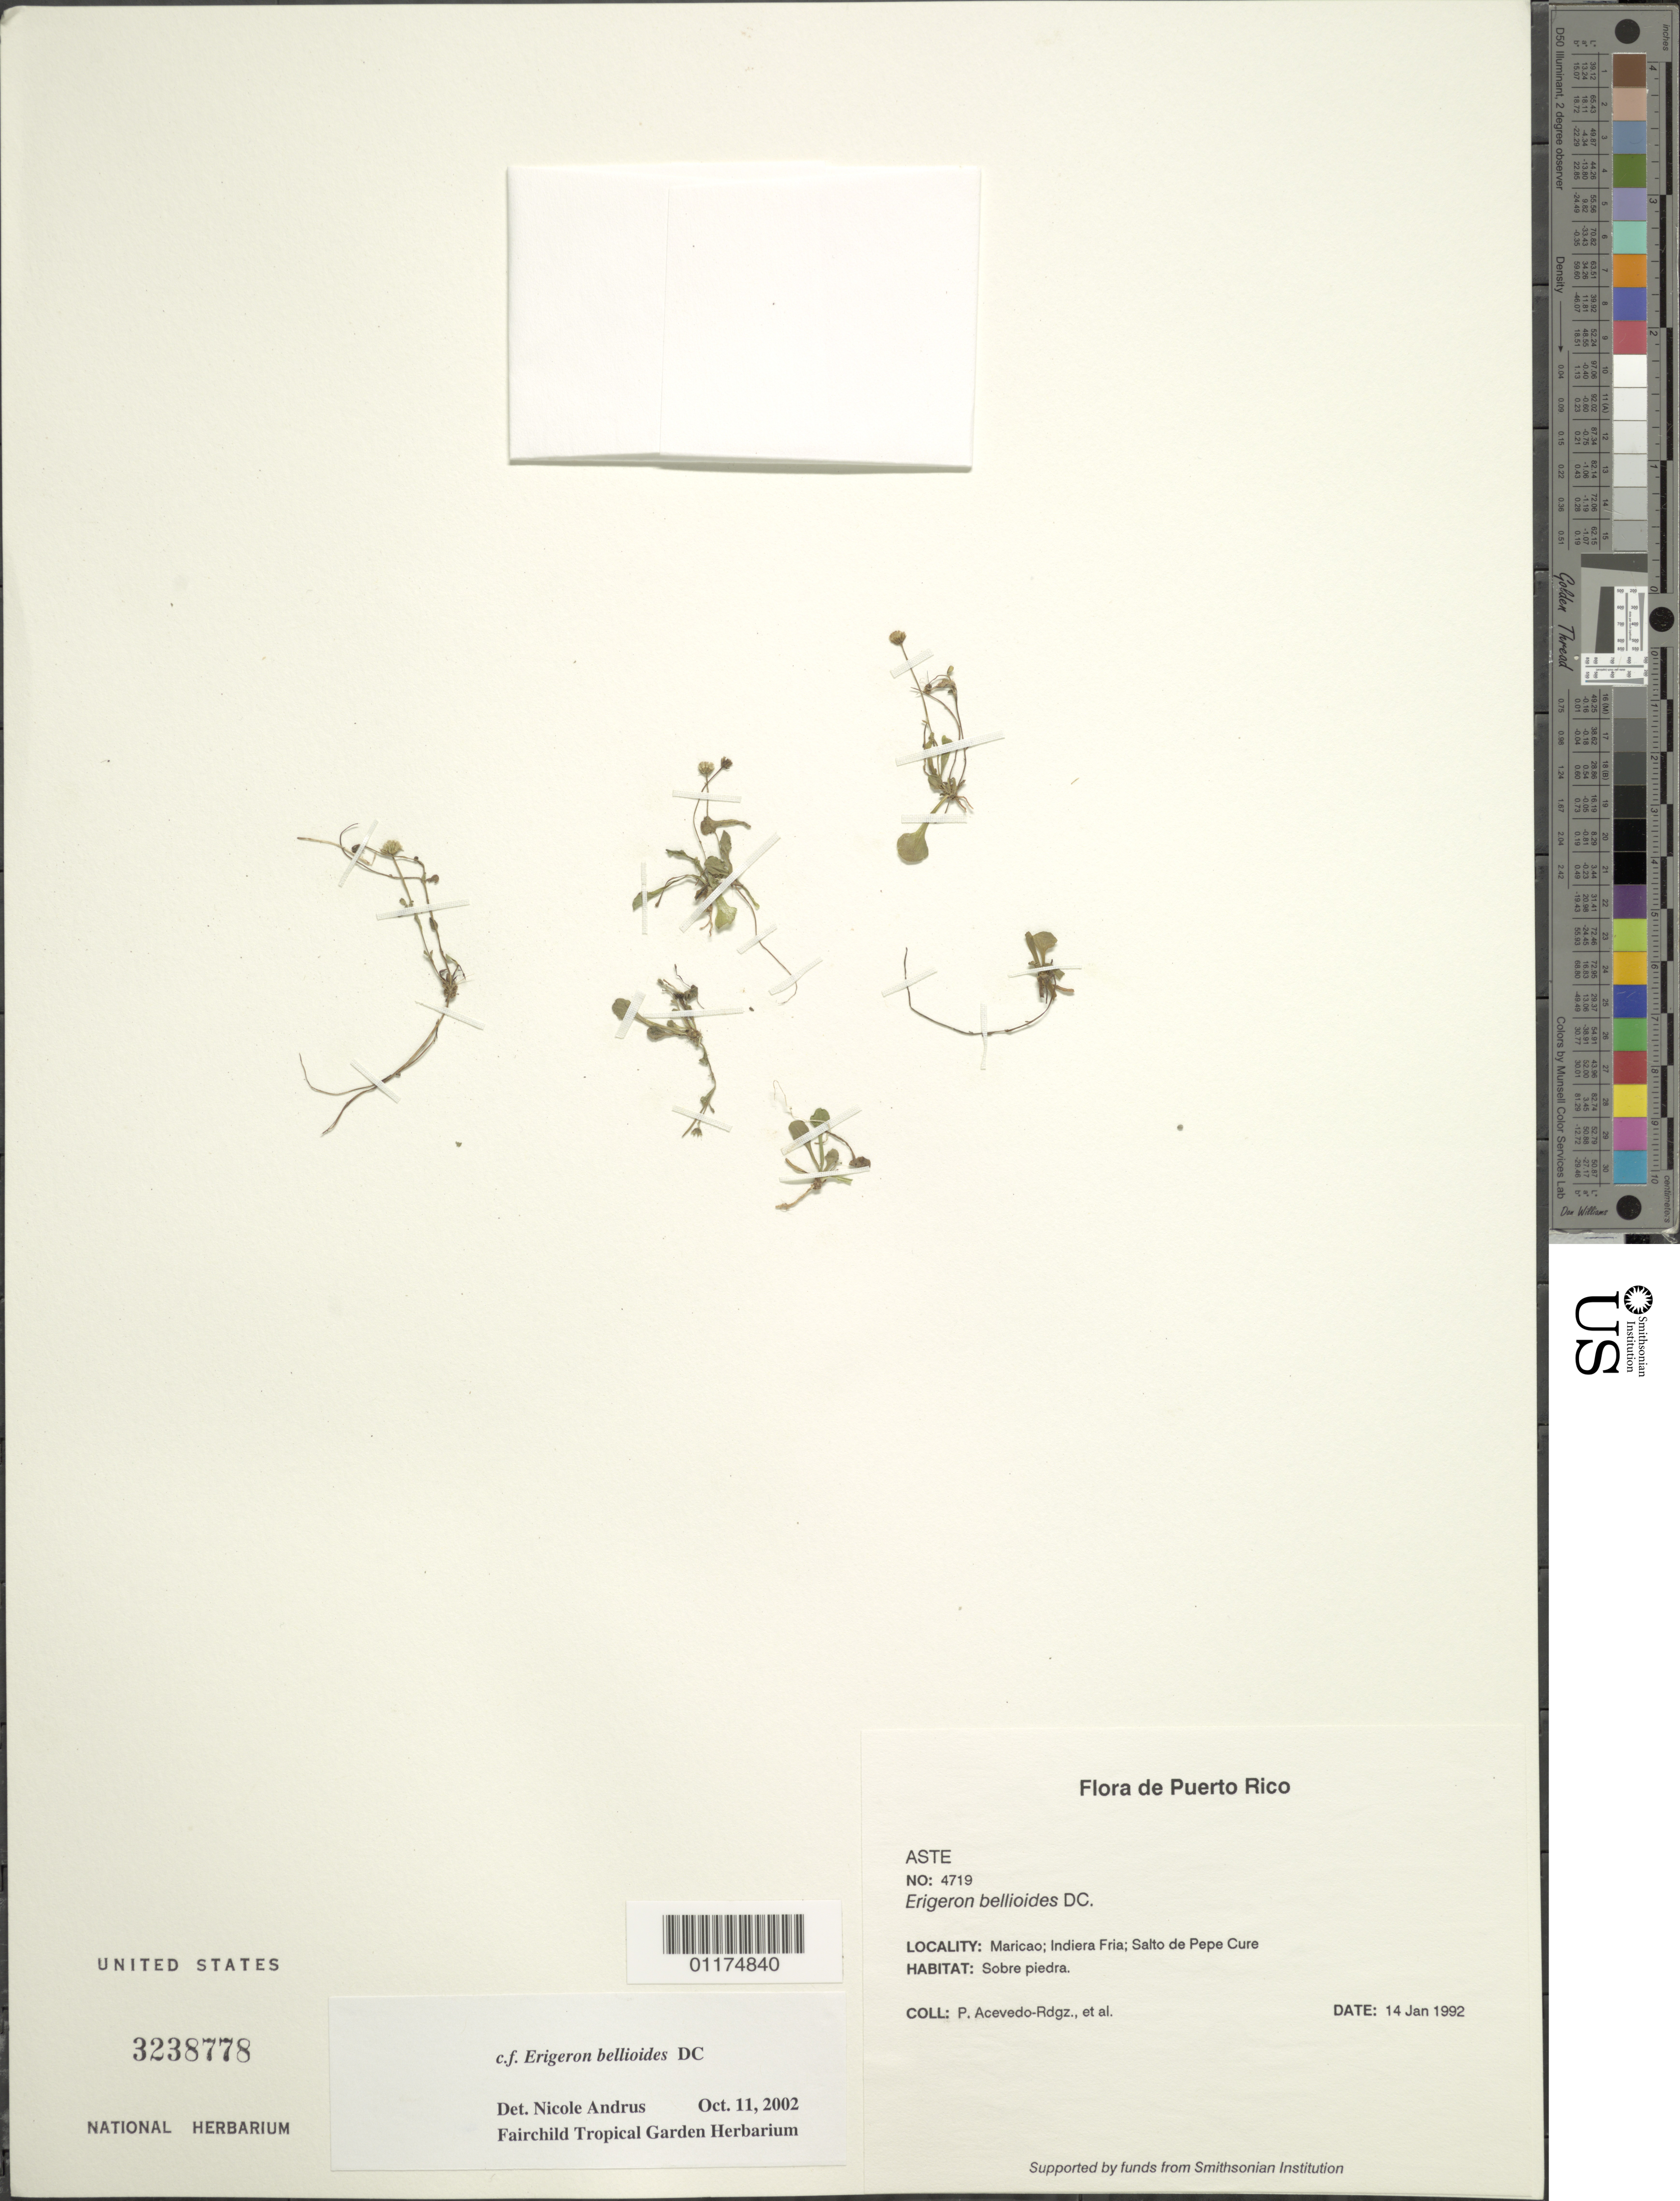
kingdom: Plantae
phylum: Tracheophyta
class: Magnoliopsida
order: Asterales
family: Asteraceae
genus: Erigeron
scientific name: Erigeron bellioides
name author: DC.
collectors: P. Acevedo-Rodr.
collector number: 4719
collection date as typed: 14 Jan 1992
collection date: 1992-01-14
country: Puerto Rico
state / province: Maricao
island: Puerto Rico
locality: Indiera Fria; Salto de Pepe Cure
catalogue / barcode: US 3238778